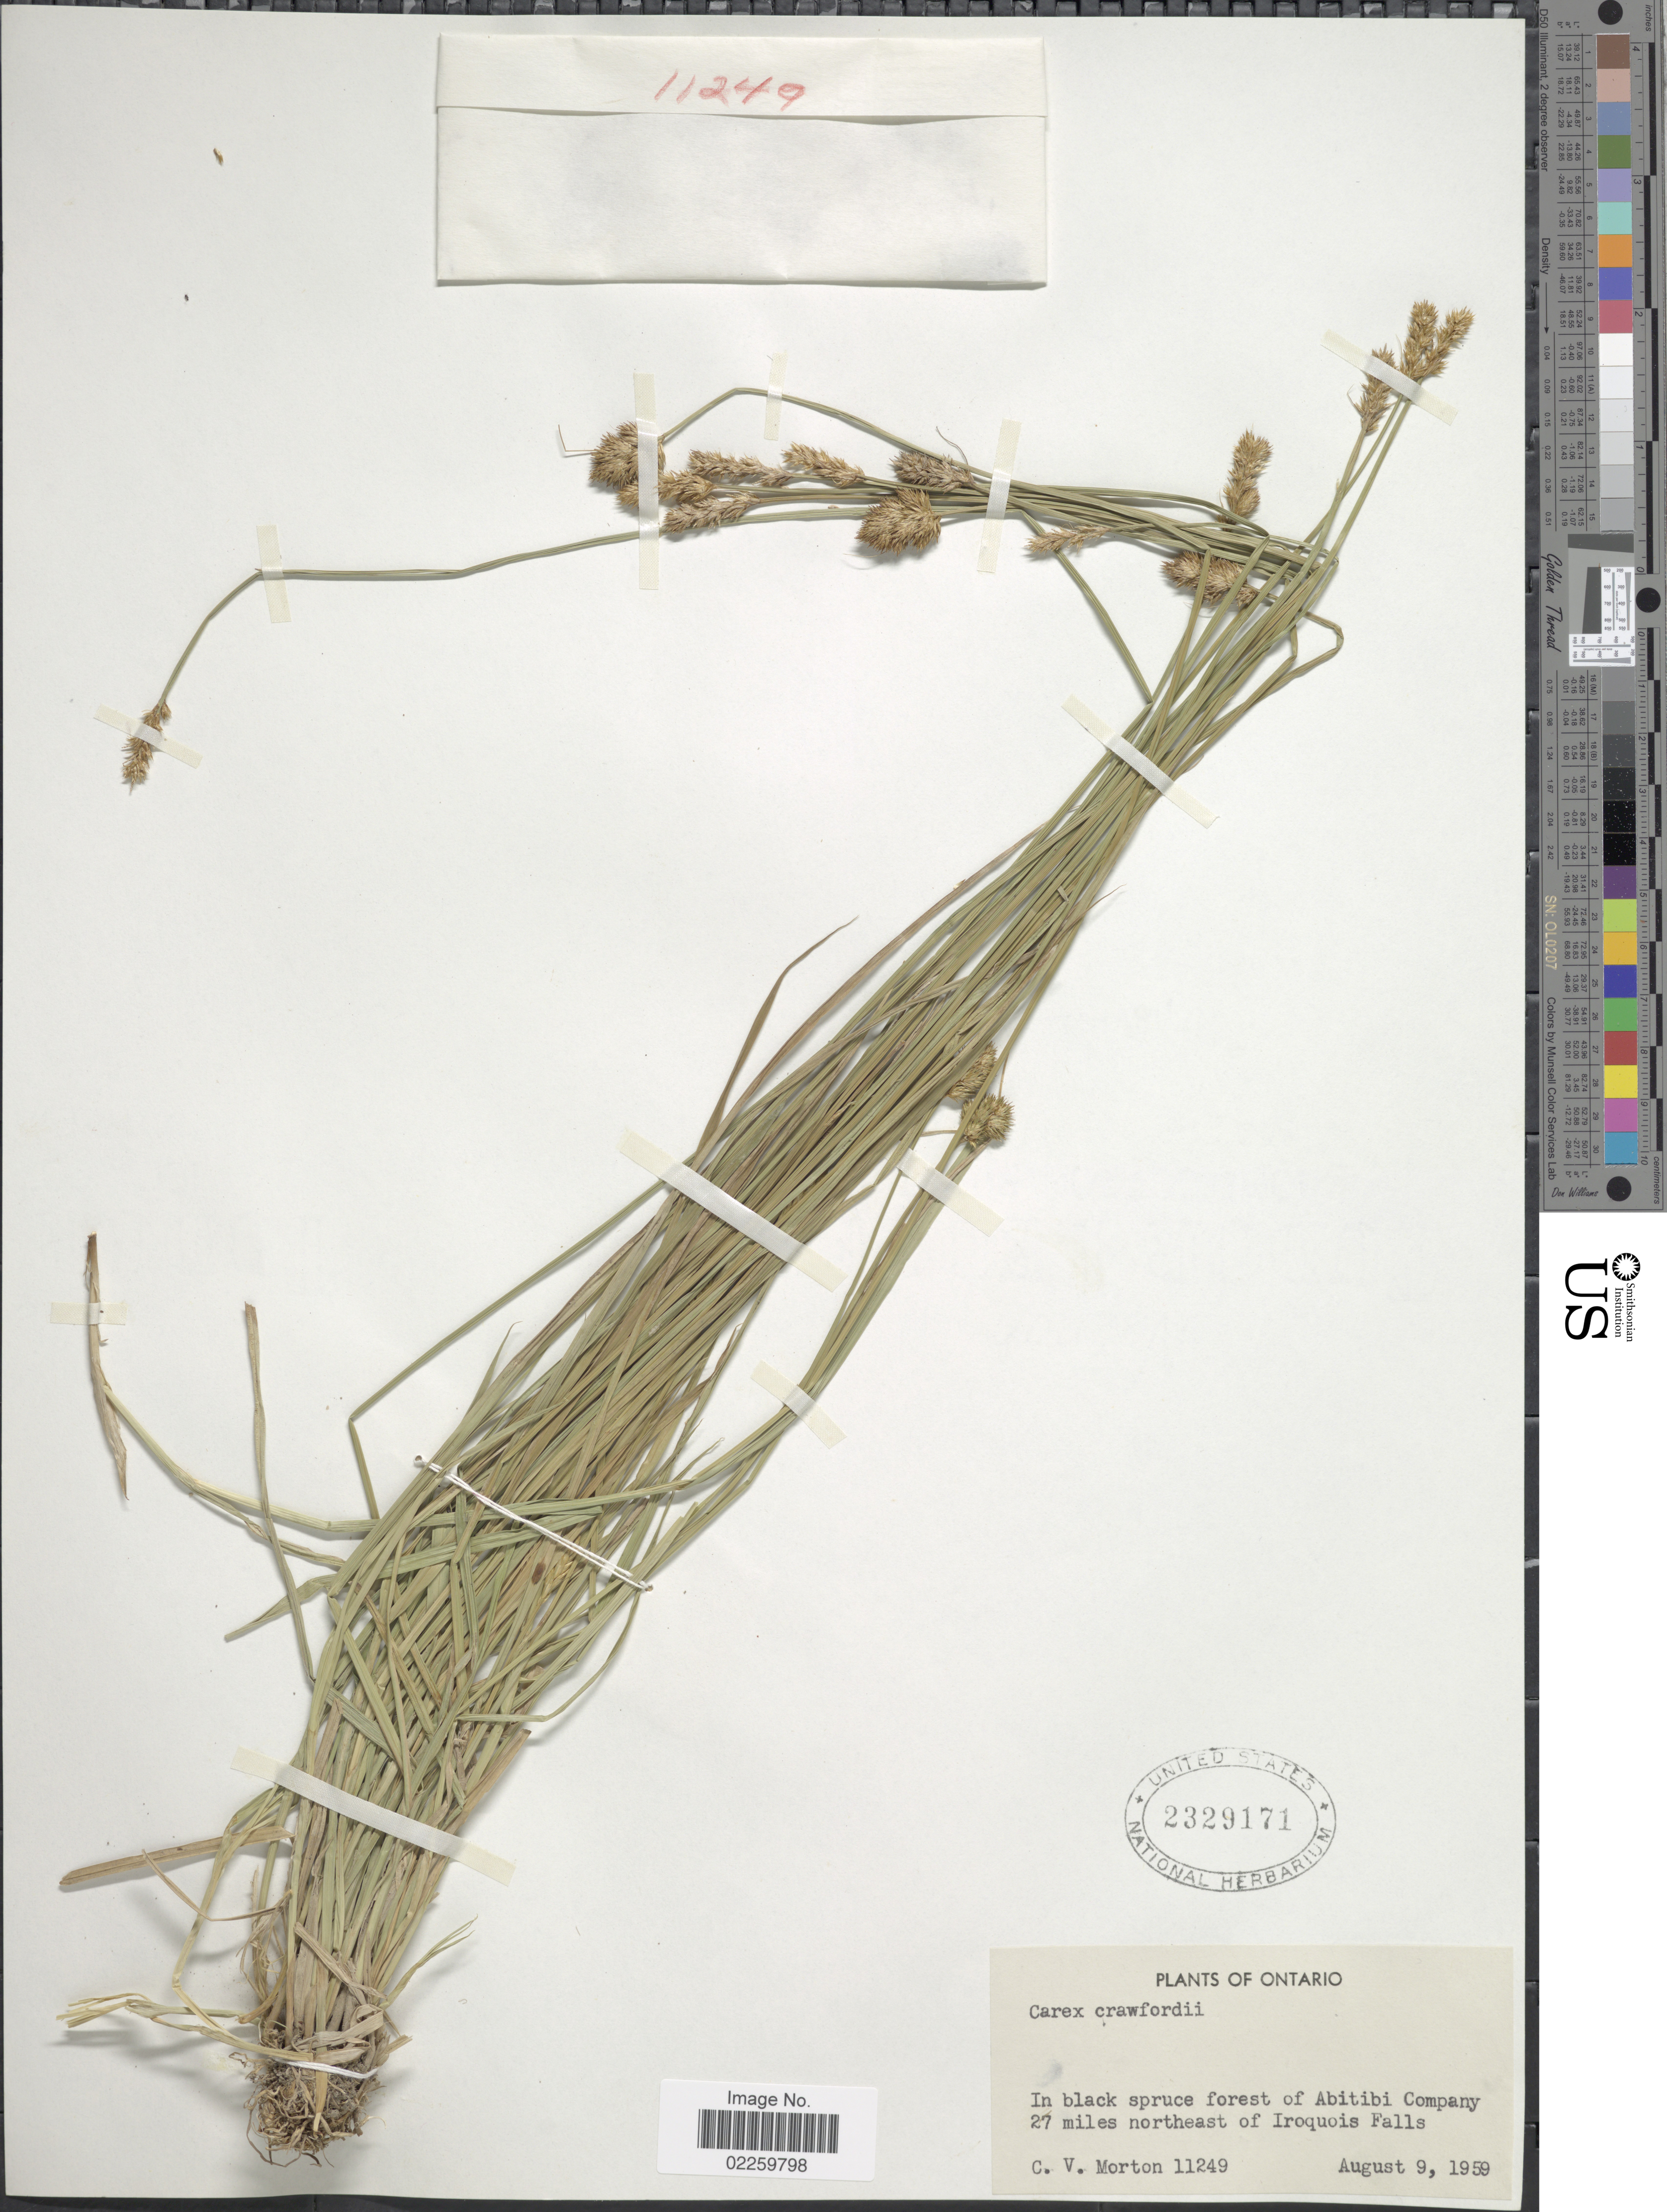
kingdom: Plantae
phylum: Tracheophyta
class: Liliopsida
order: Poales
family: Cyperaceae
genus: Carex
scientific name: Carex crawfordii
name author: Fernald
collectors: C. V. Morton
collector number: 11249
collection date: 1959-08-09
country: Canada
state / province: Ontario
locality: In black spruce forest of Abitibi Company 27 miles northeast of Iroquois Falls.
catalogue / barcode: US 2329171